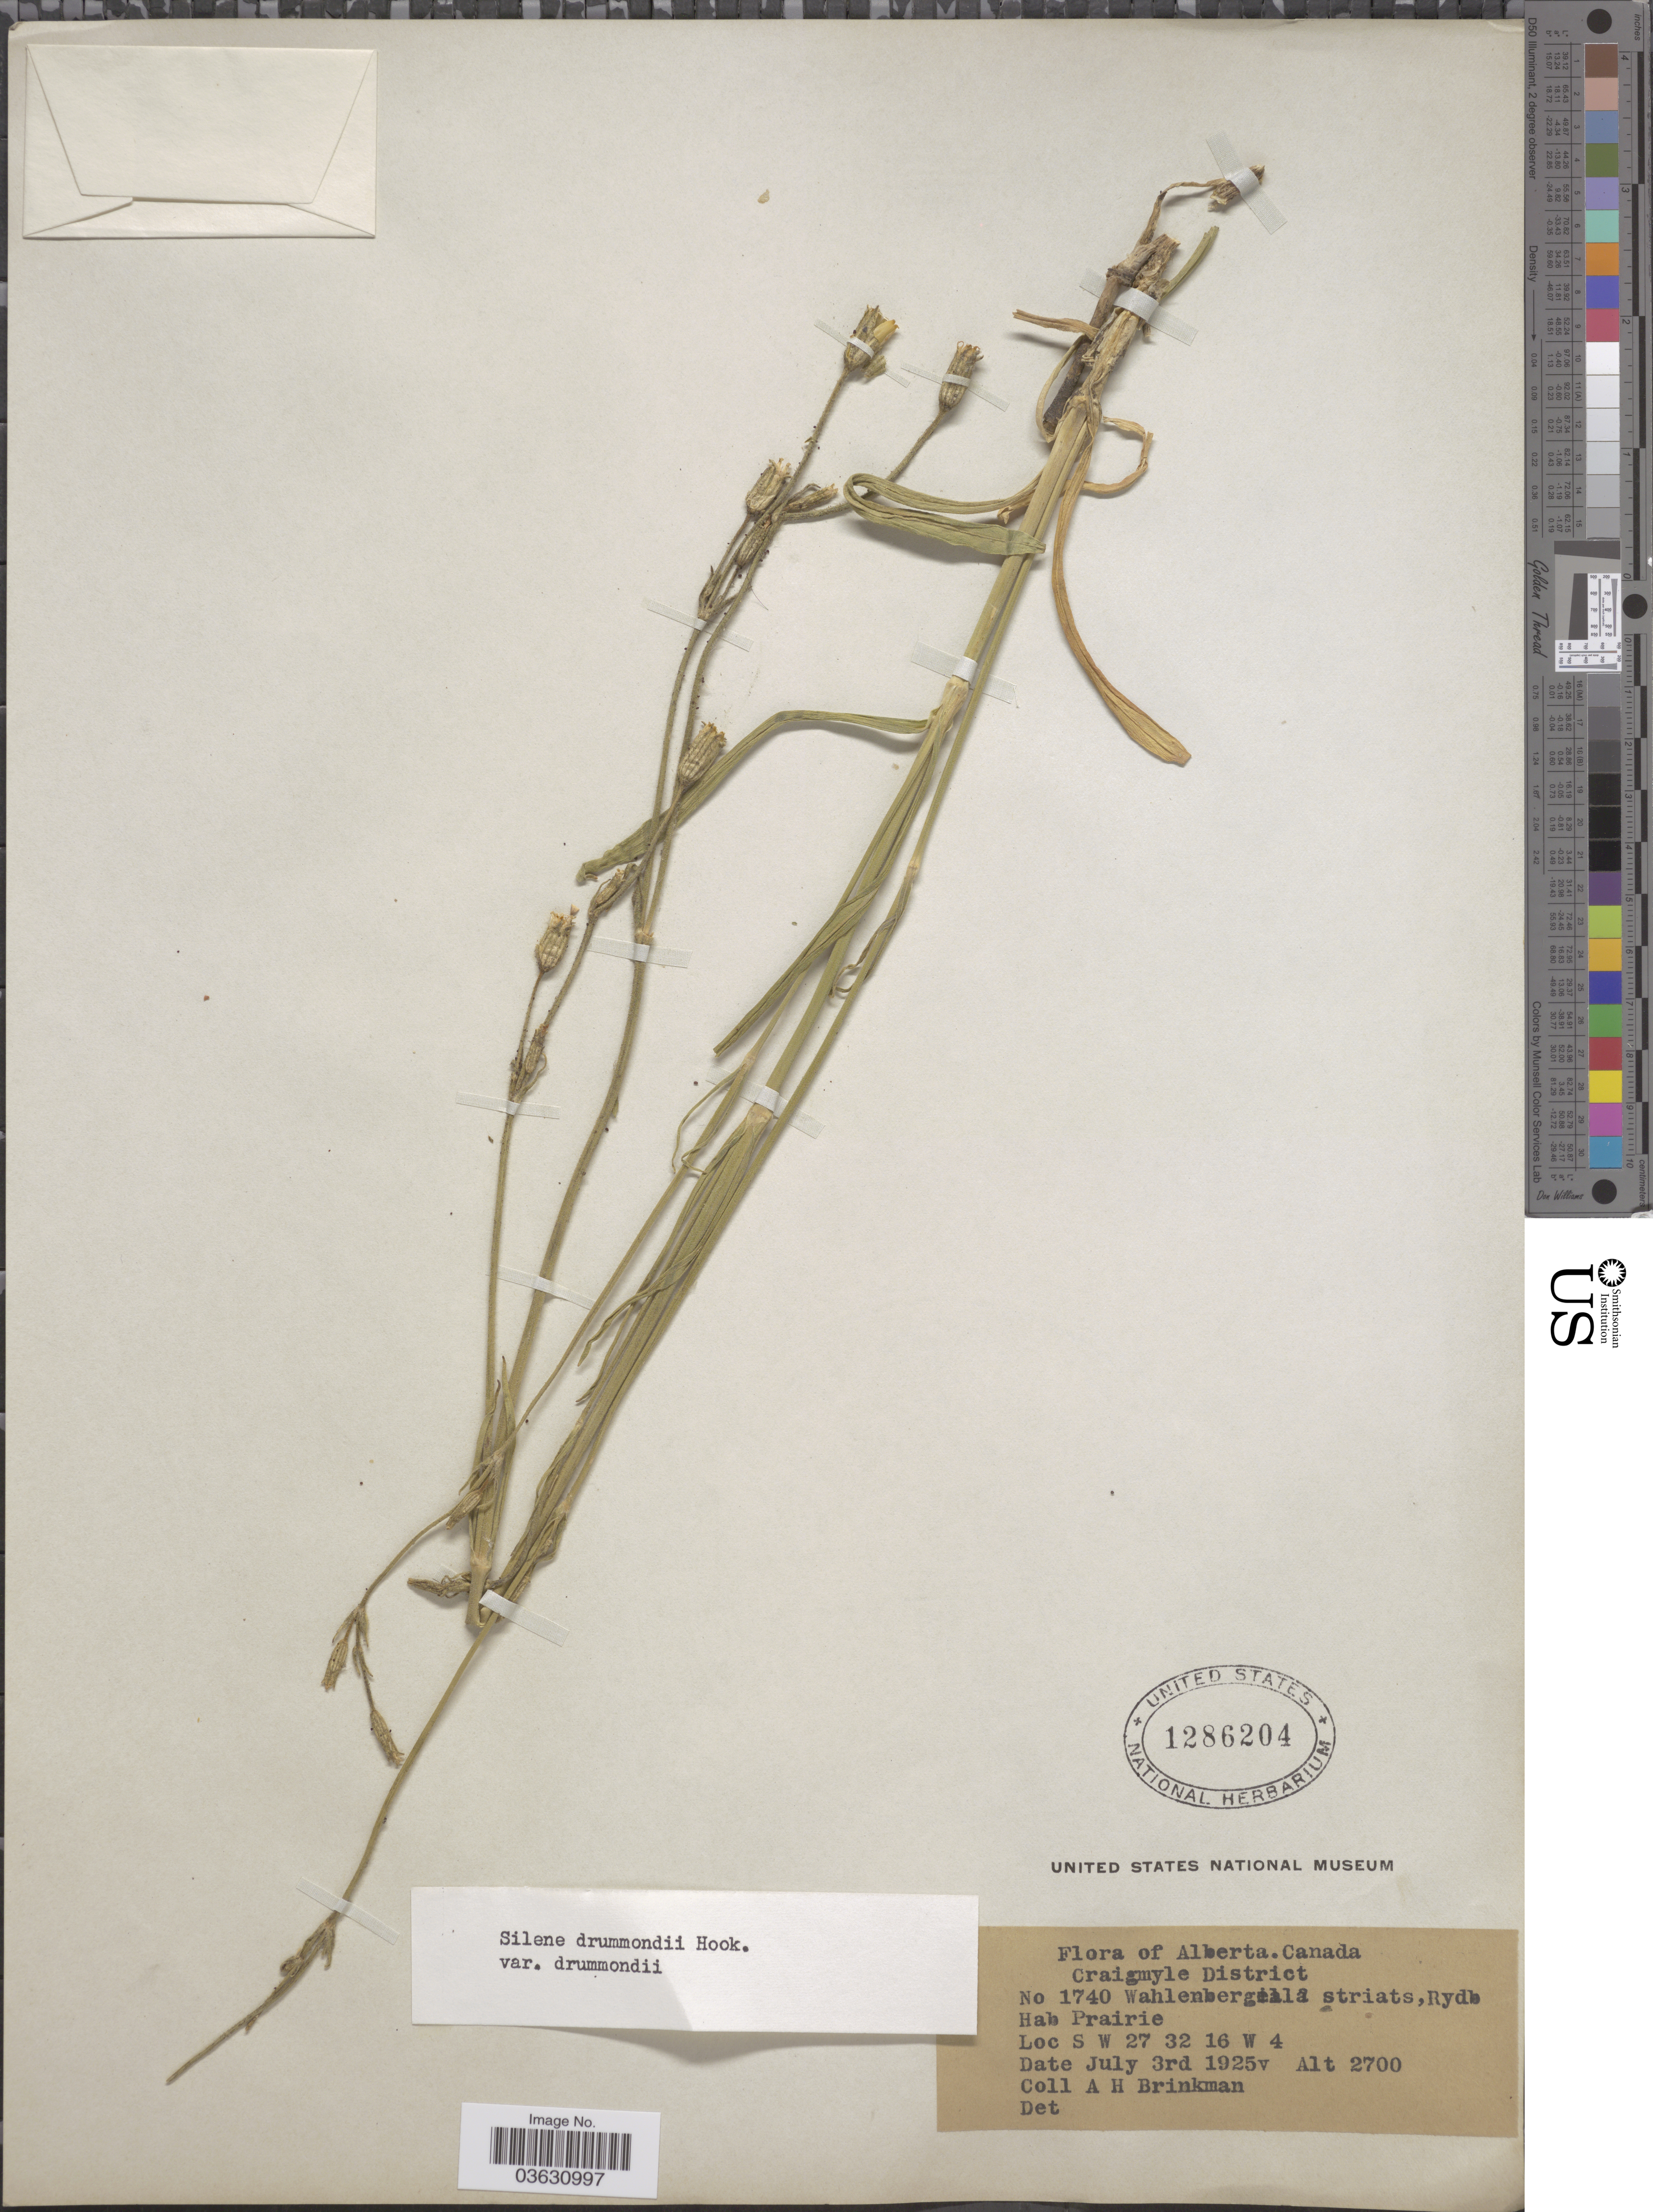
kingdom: Plantae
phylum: Tracheophyta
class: Magnoliopsida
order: Caryophyllales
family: Caryophyllaceae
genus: Silene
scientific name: Silene drummondii var. drummondii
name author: Hook.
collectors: A. Brinkman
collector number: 1740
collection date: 1925-07-03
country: Canada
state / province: Alberta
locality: Craigmyle District. S W 27 32 16 W 4.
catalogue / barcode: US 1286204